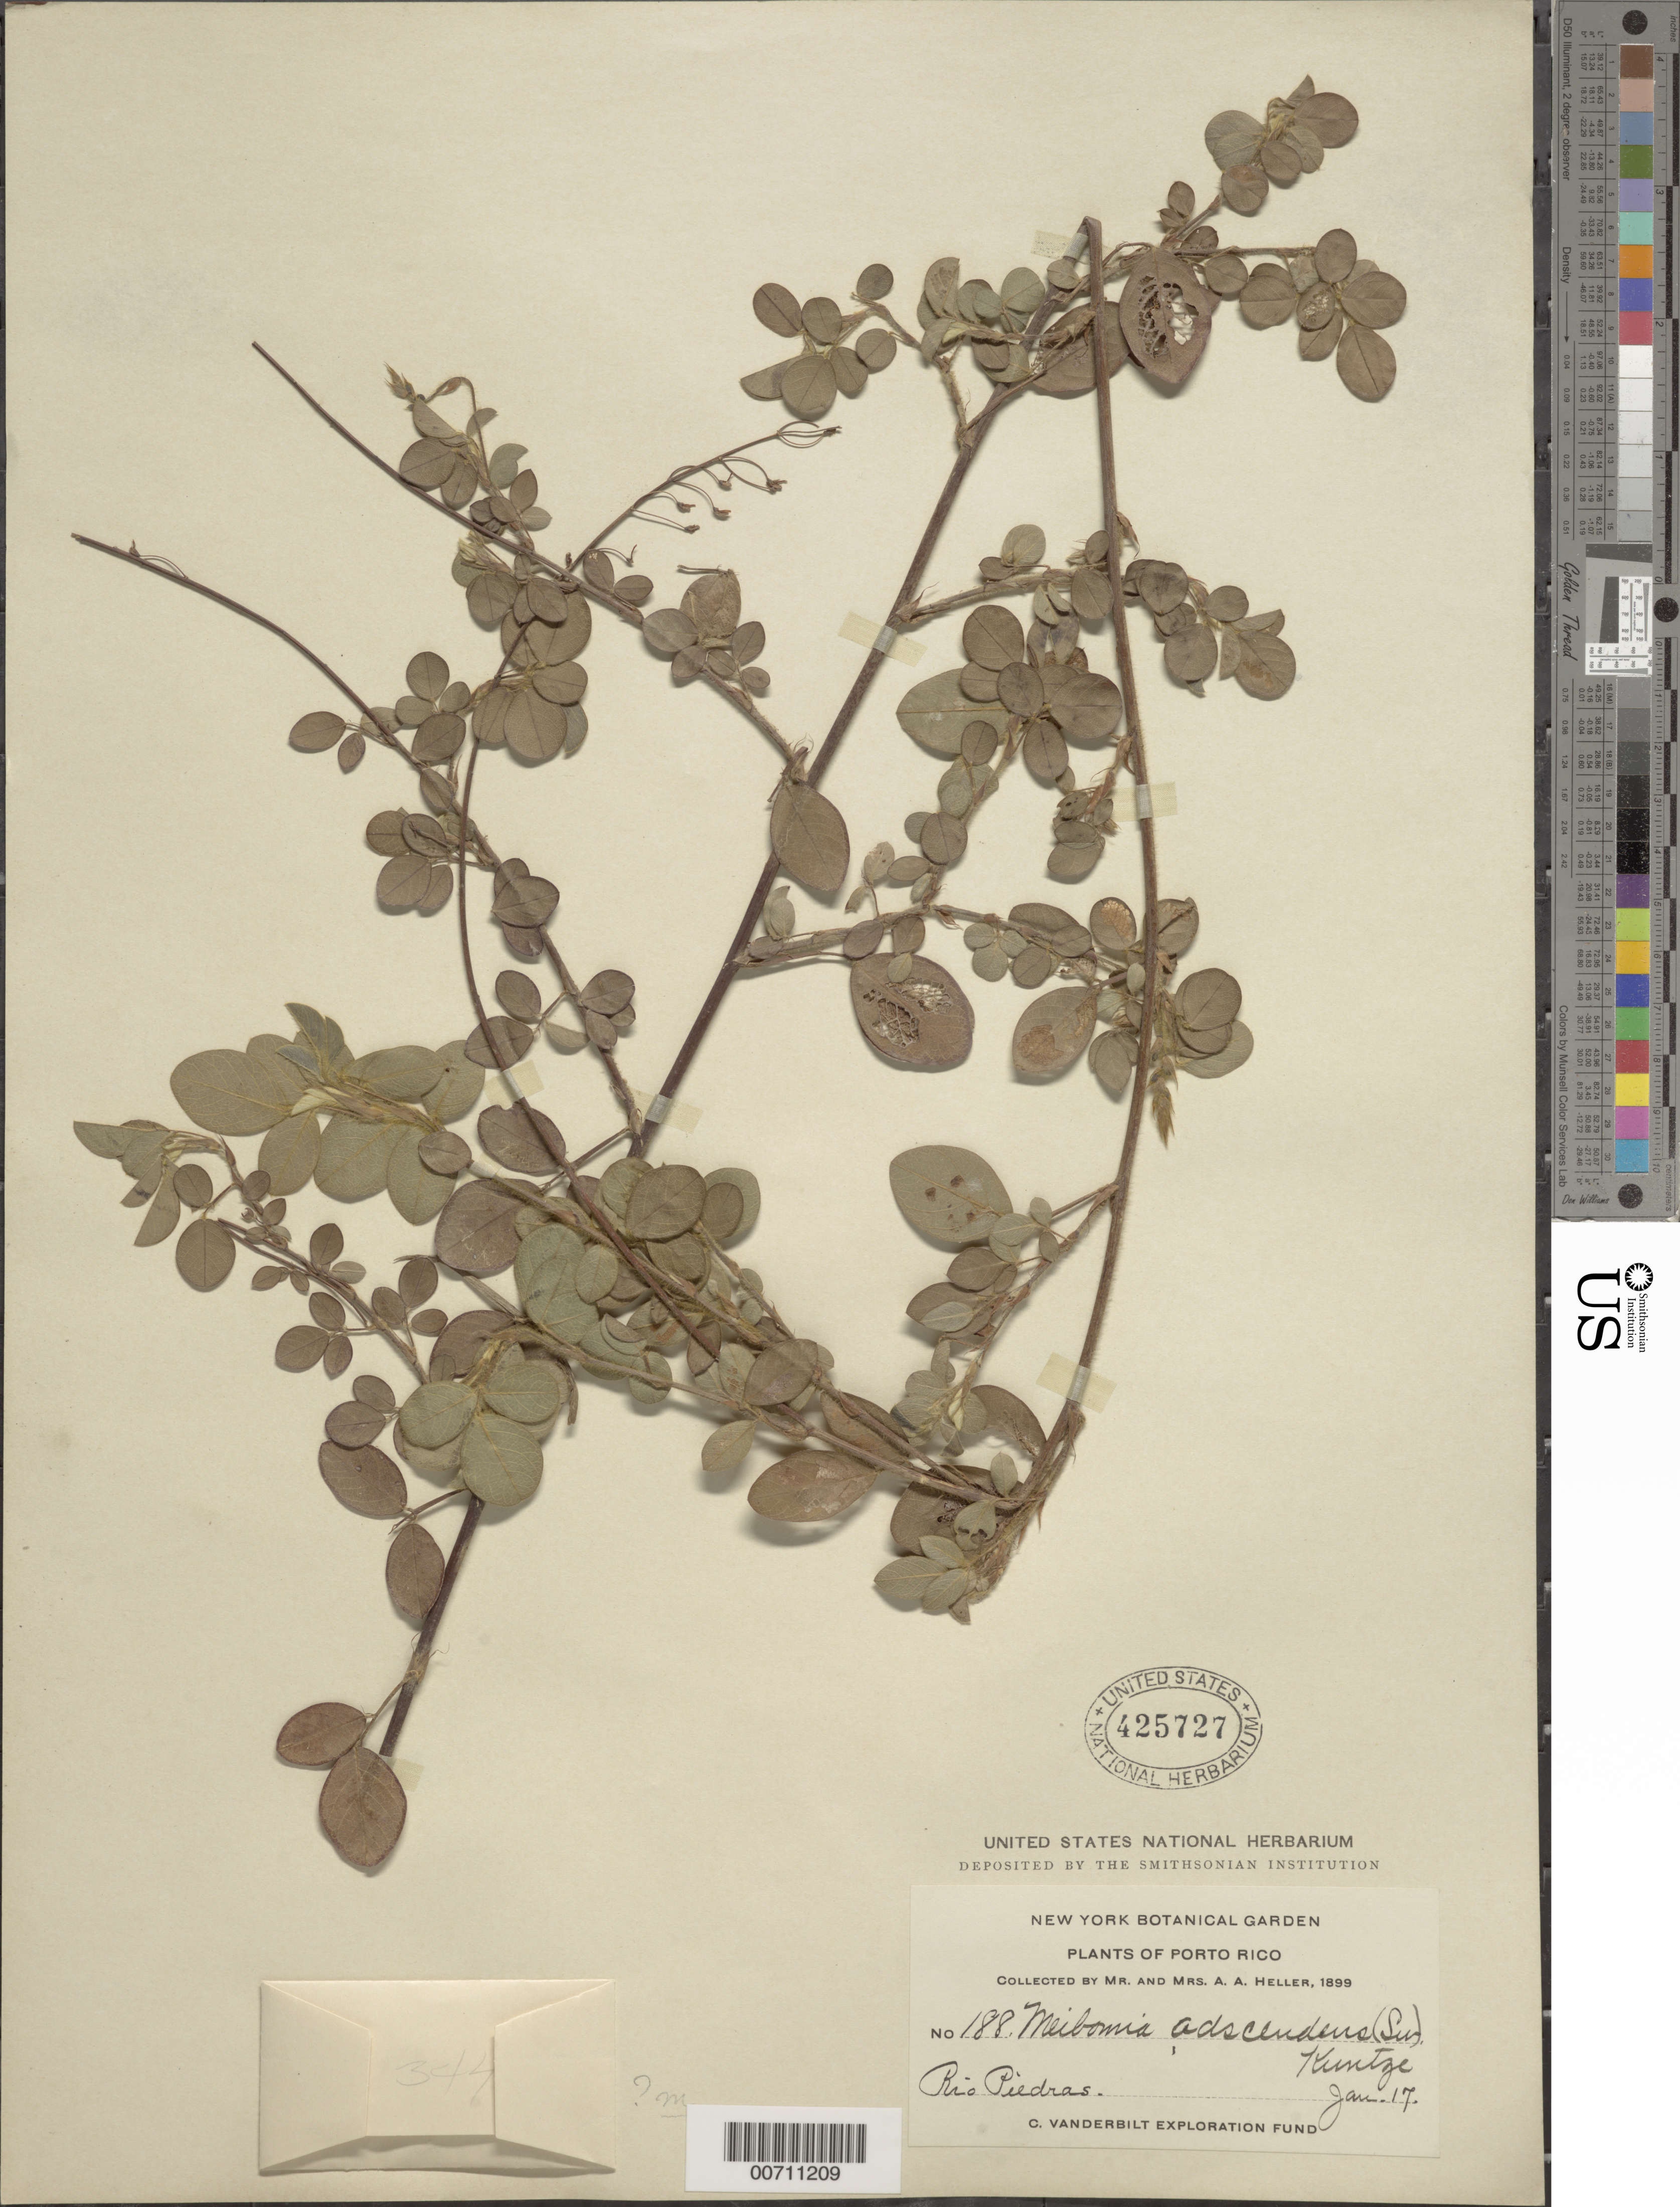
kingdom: Plantae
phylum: Tracheophyta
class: Magnoliopsida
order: Fabales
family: Fabaceae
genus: Grona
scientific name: Grona adscendens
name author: (Sw.) H. Ohashi & K. Ohashi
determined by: Strong, Mark T., (BOT), Smithsonian Institution - National Museum of Natural History (UNITED STATES)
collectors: A. A. Heller & -- Heller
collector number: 188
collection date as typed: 17 Jan 1899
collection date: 1899-01-17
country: Puerto Rico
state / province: Rio Piedras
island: Greater Antilles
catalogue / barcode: US 425727